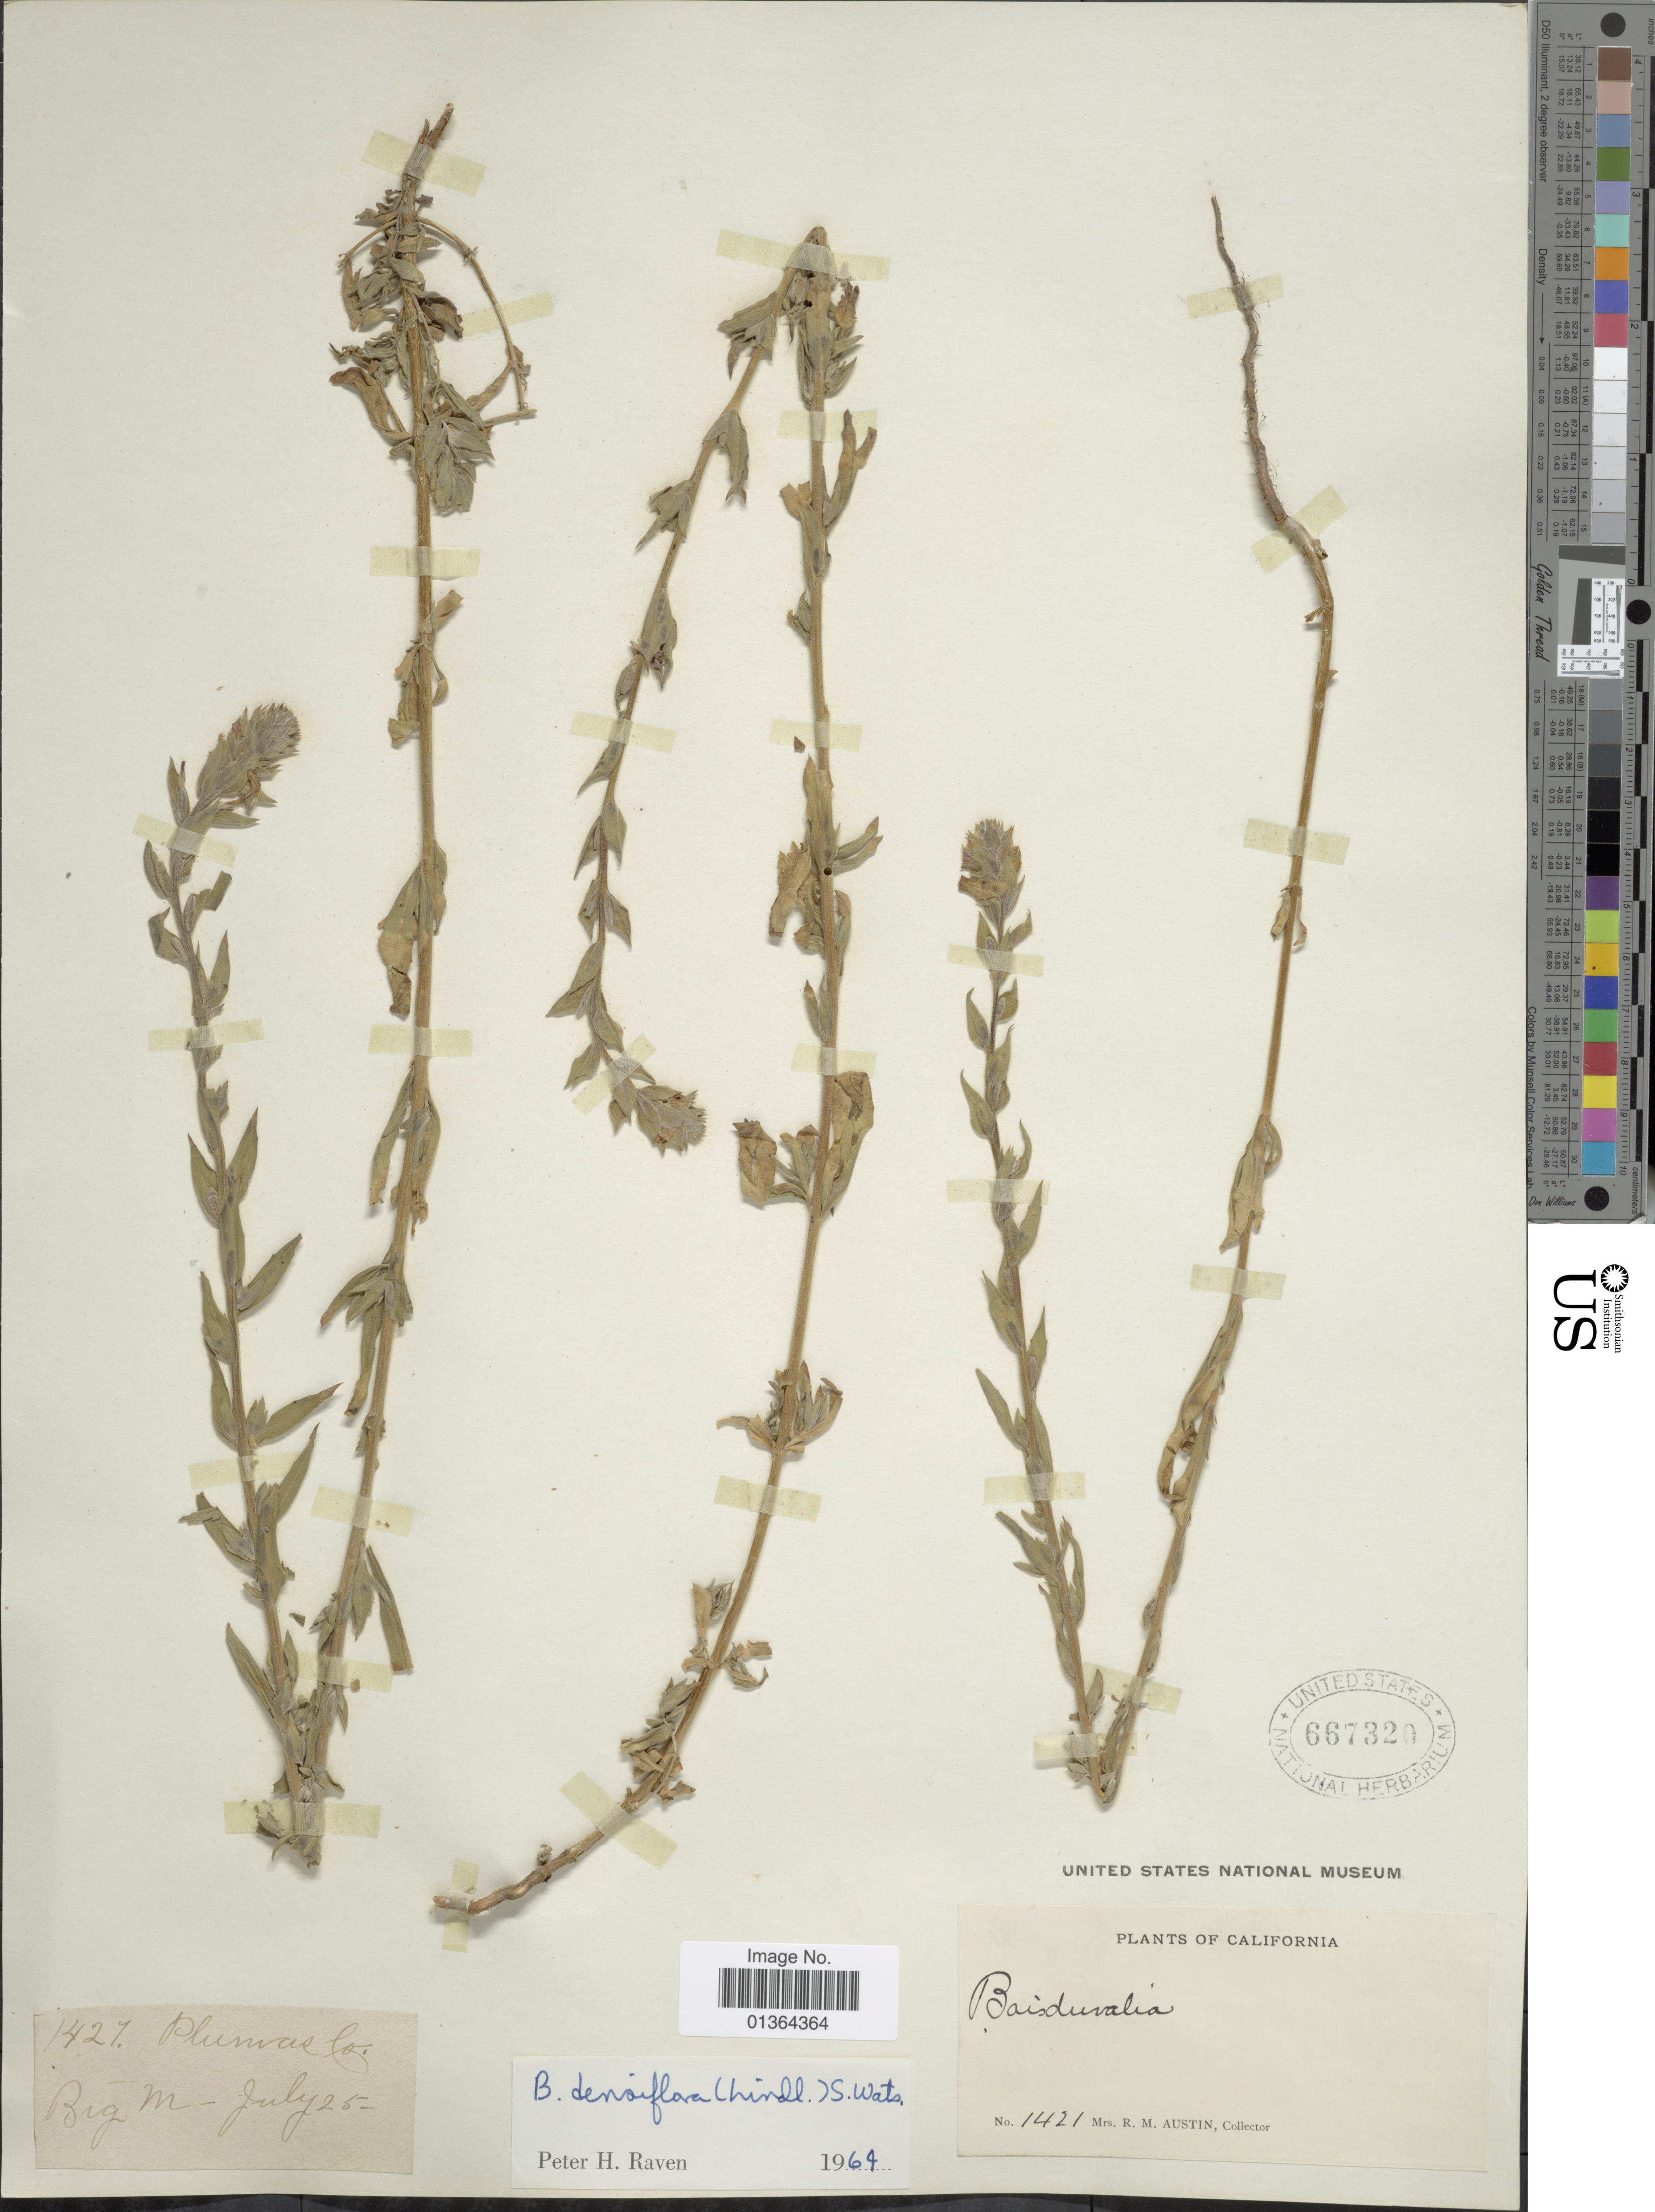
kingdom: Plantae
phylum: Tracheophyta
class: Magnoliopsida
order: Myrtales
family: Onagraceae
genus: Epilobium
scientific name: Epilobium densiflorum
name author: (Lindl.) Hoch & P.H. Raven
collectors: R. Austin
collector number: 1421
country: United States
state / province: California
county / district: Plumas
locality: Plumas Co. Big M.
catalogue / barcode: US 667320